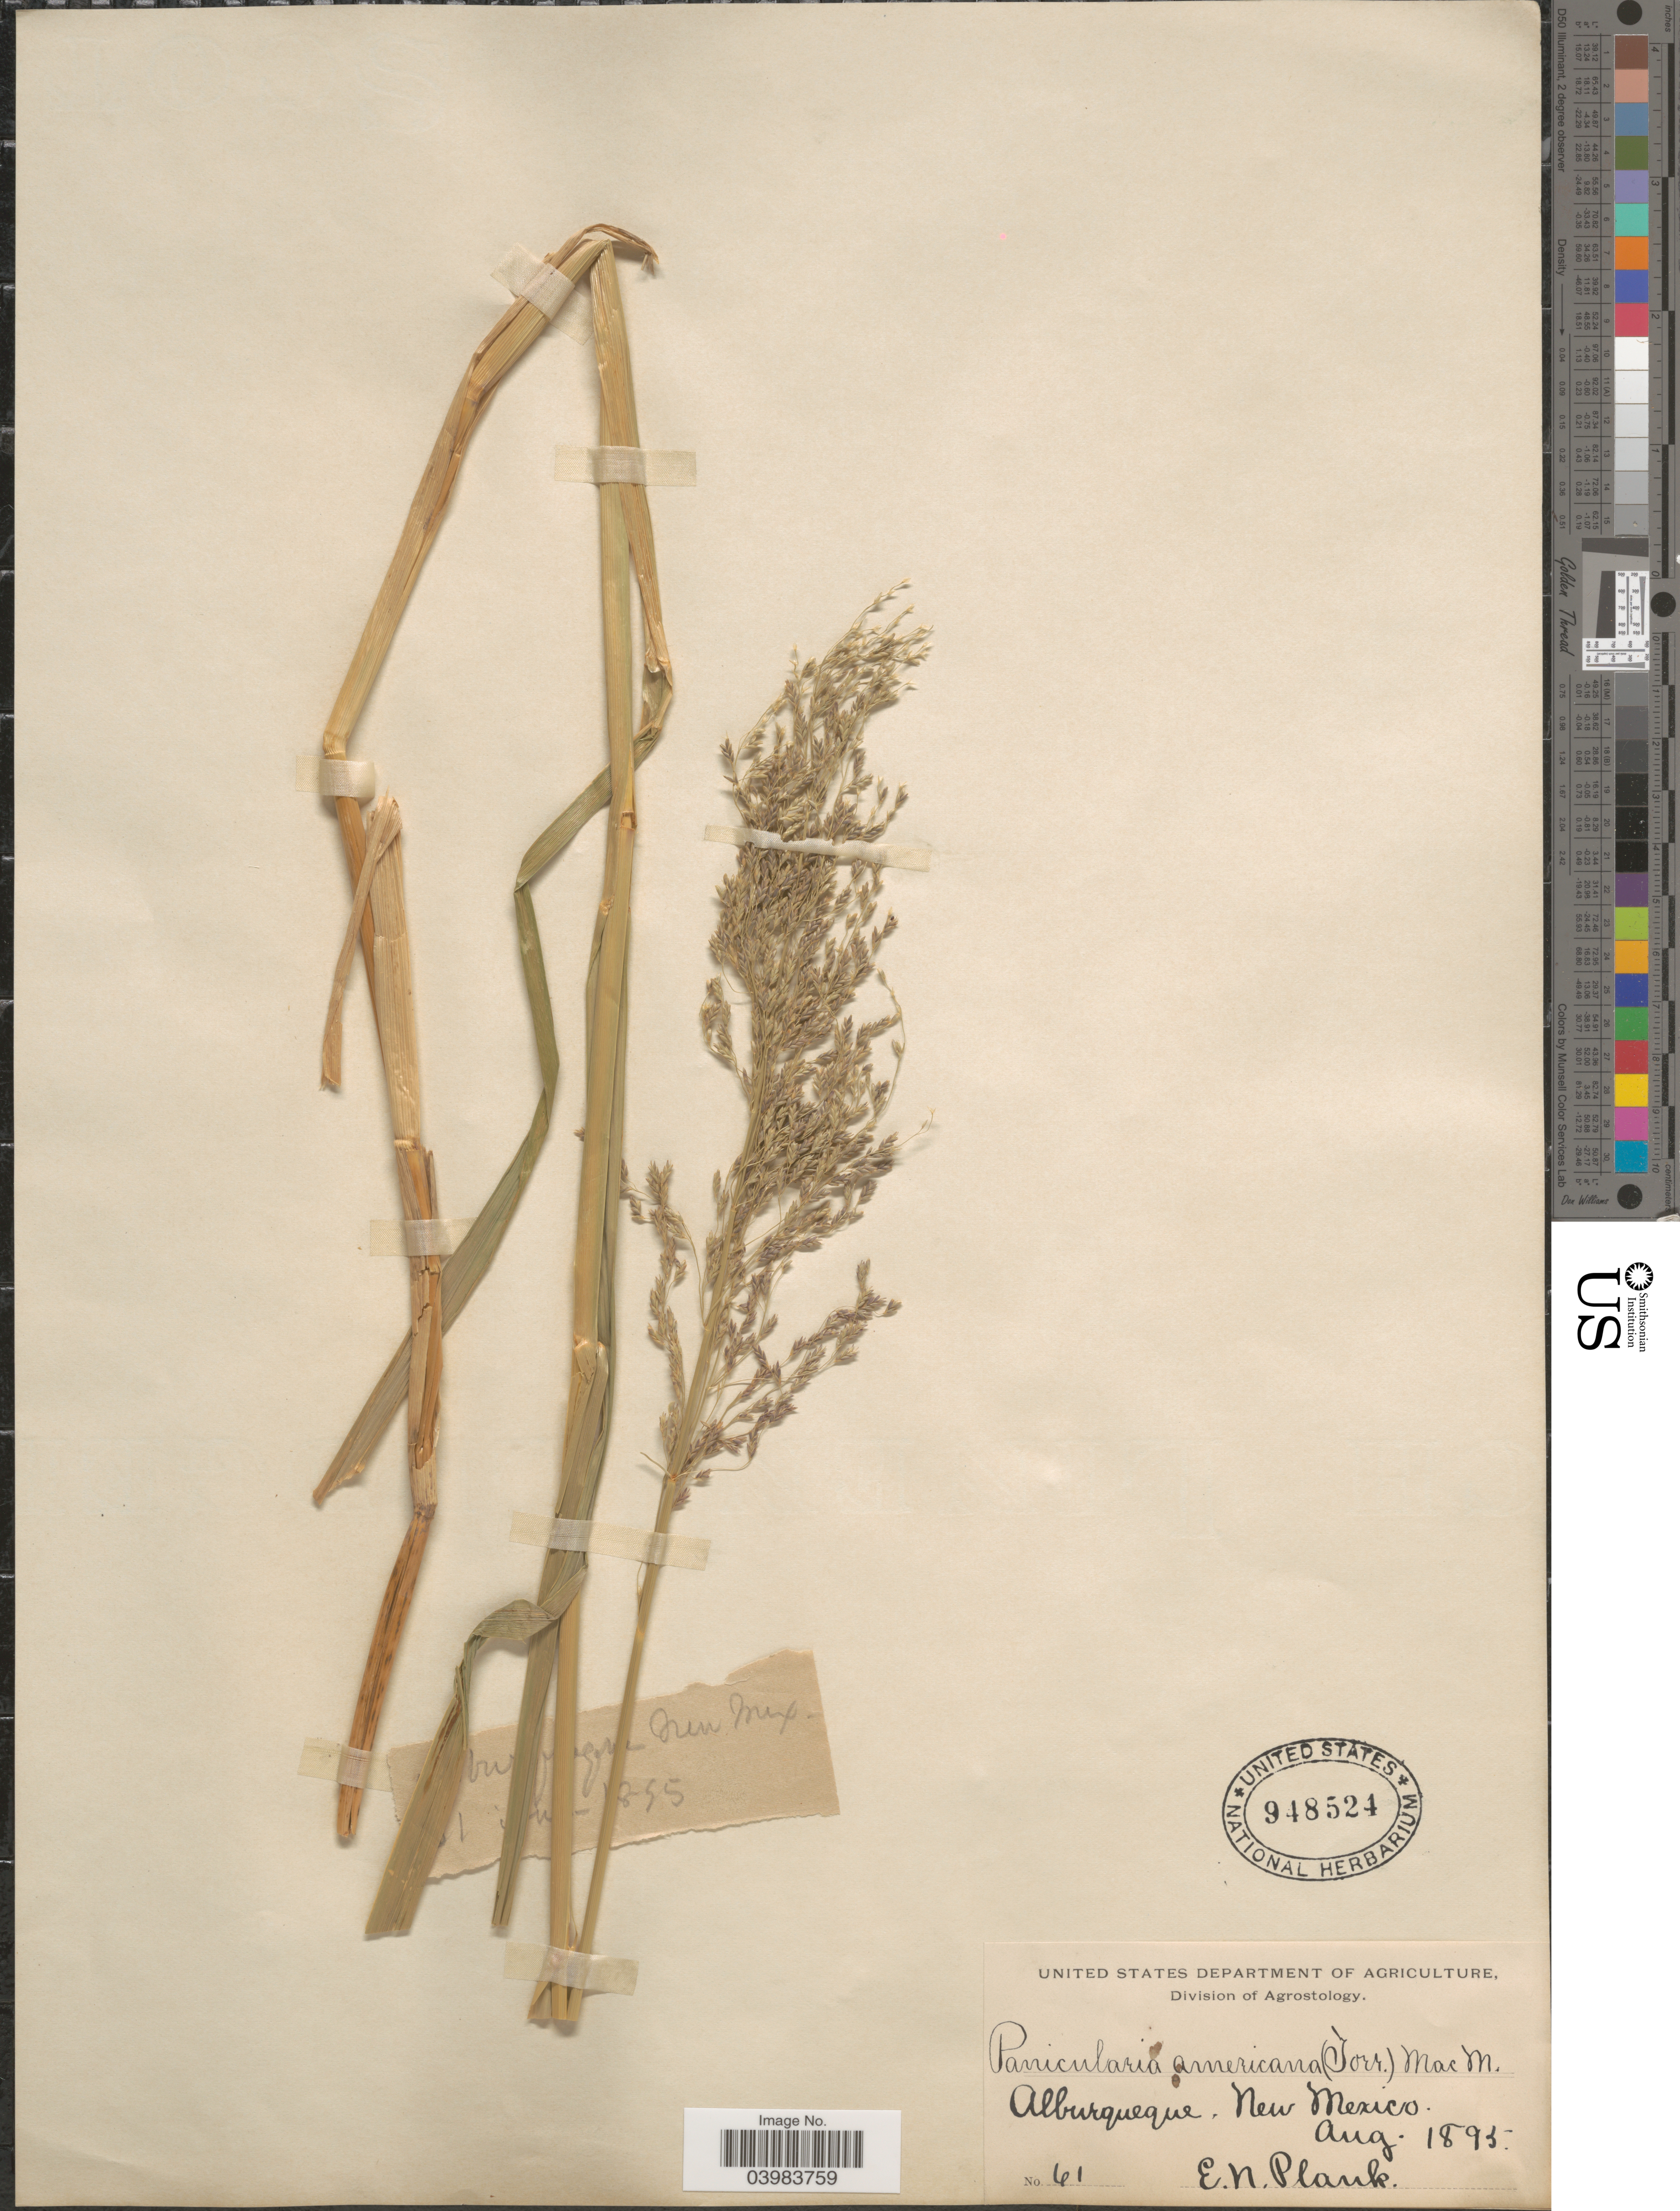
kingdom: Plantae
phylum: Tracheophyta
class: Liliopsida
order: Poales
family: Poaceae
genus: Glyceria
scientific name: Glyceria grandis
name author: S. Watson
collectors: E. Plank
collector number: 61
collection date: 1895-08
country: United States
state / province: New Mexico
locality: Alburqueque.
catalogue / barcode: US 948524